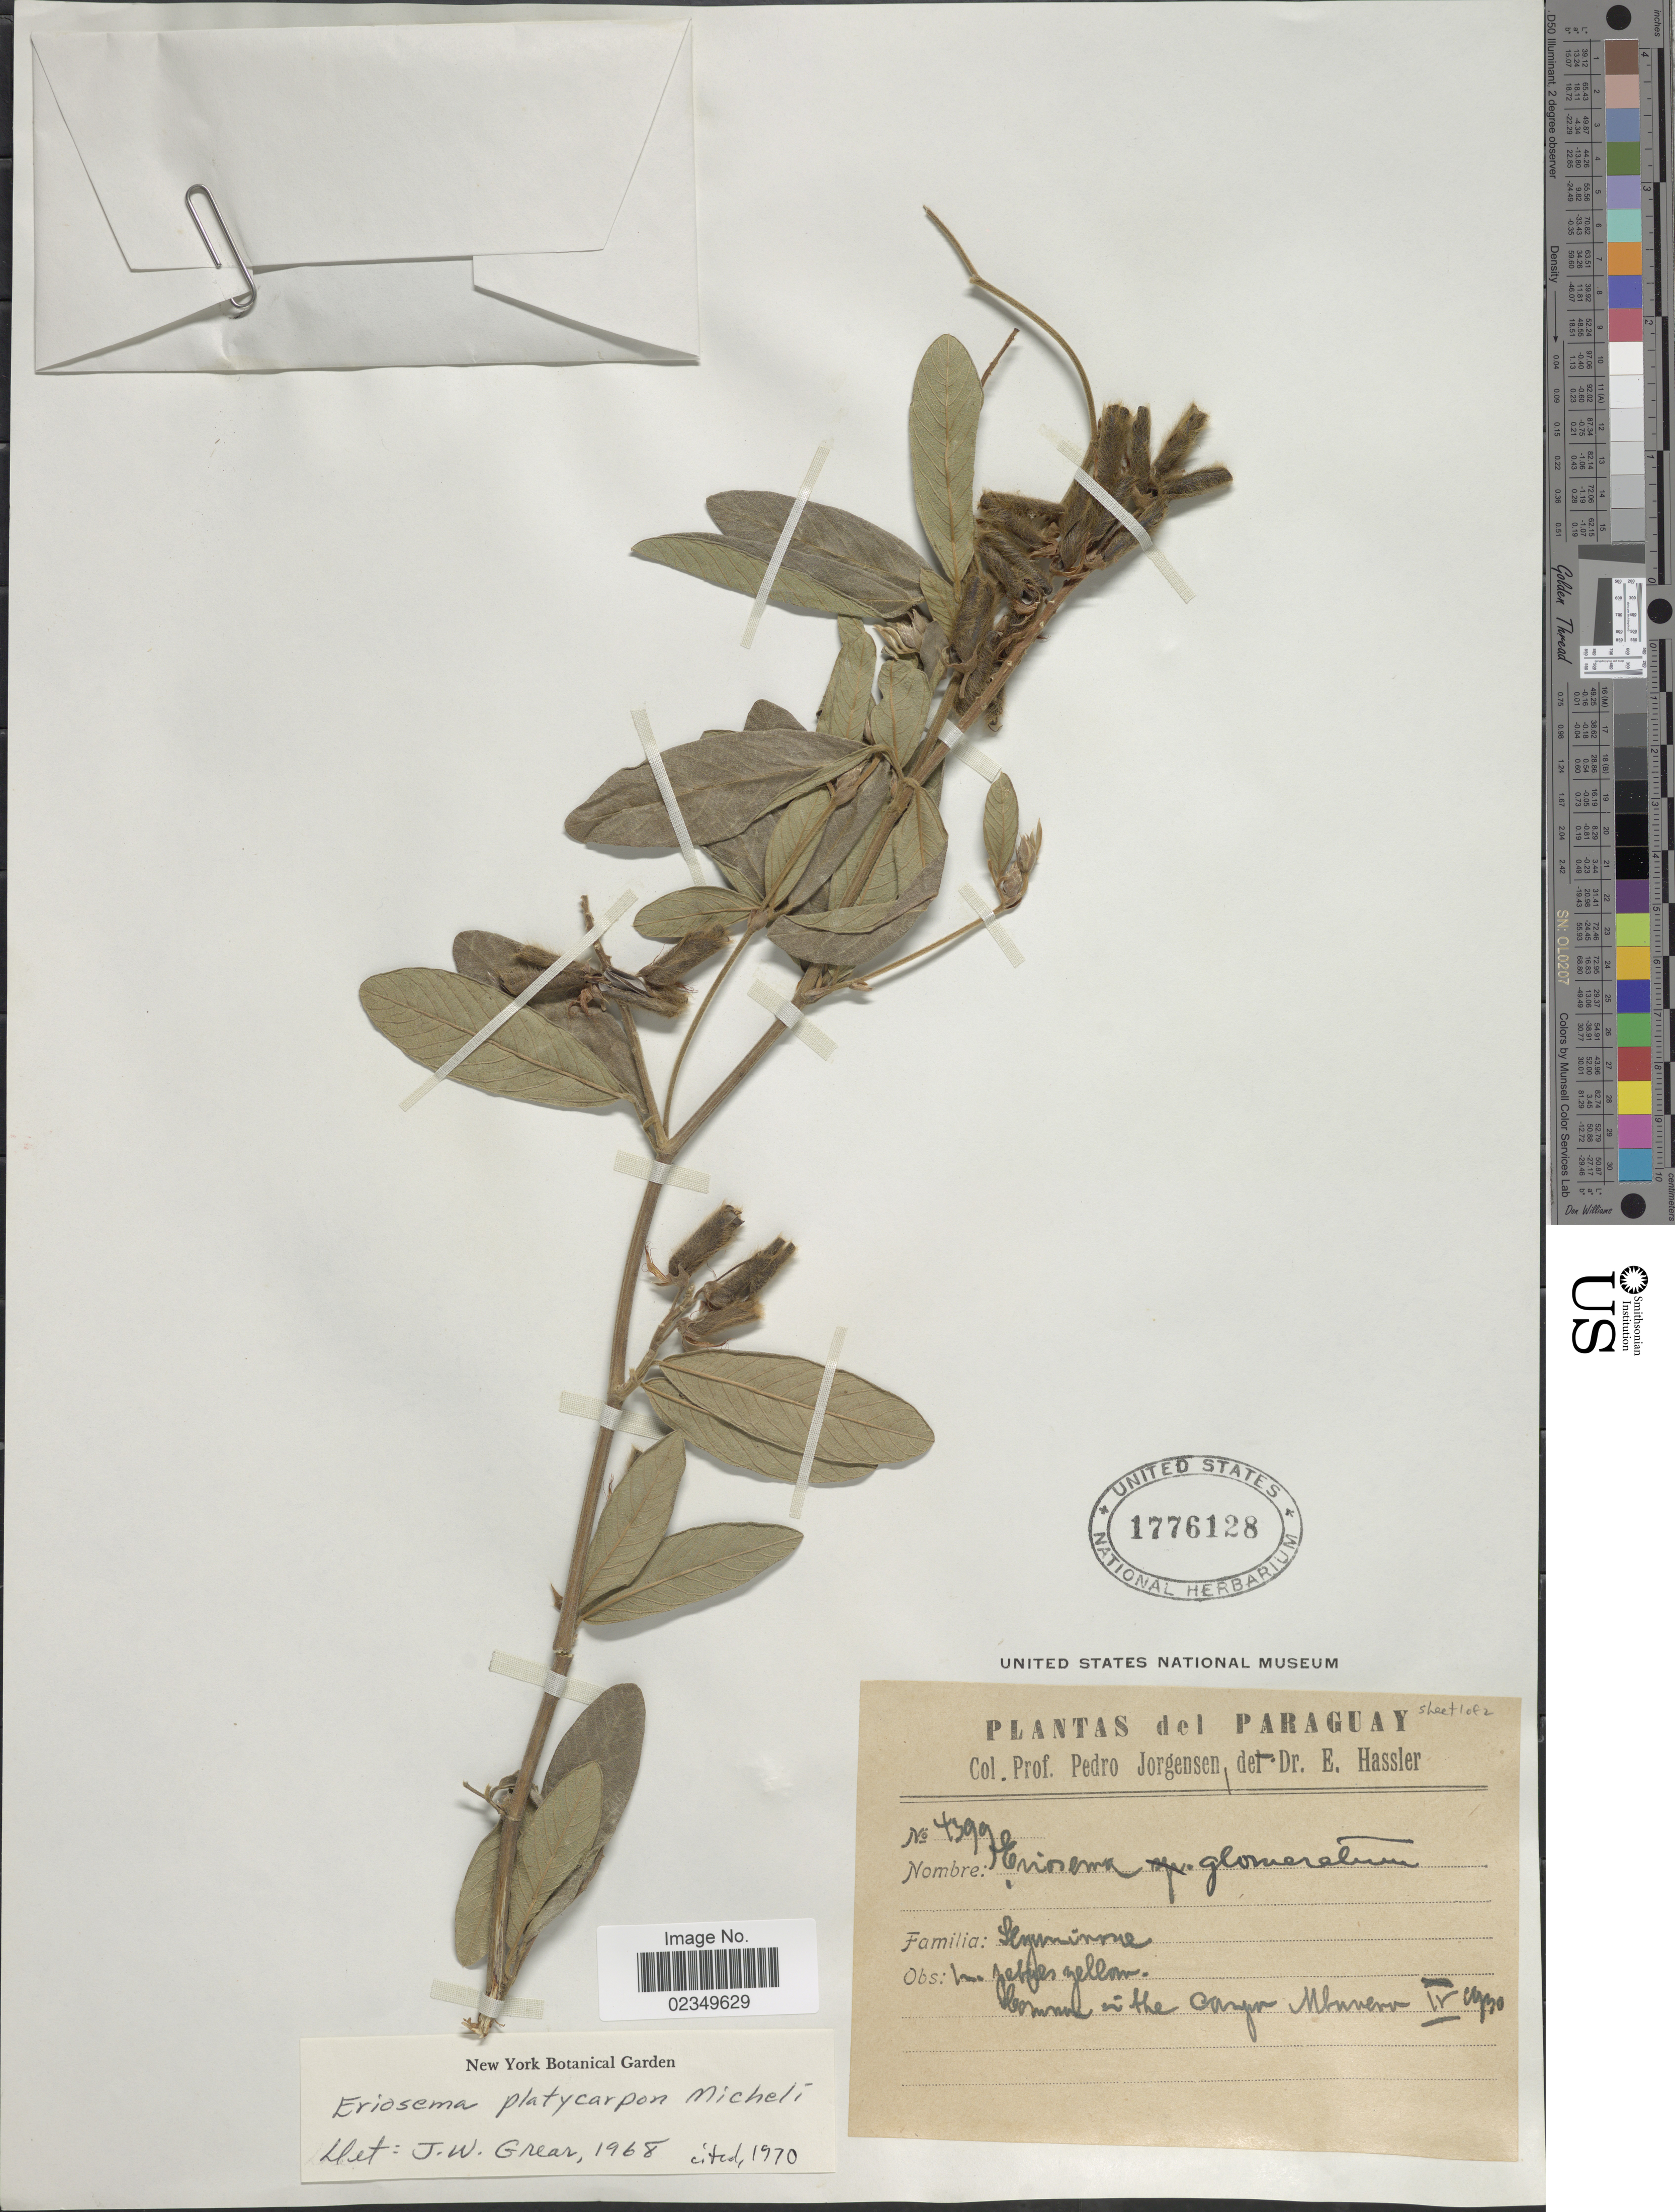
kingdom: Plantae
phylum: Tracheophyta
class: Magnoliopsida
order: Fabales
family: Fabaceae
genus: Eriosema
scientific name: Eriosema platycarpon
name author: Micheli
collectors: P. Jörgensen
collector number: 43990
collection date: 1930-04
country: Paraguay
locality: Mburero.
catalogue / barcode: US 177628